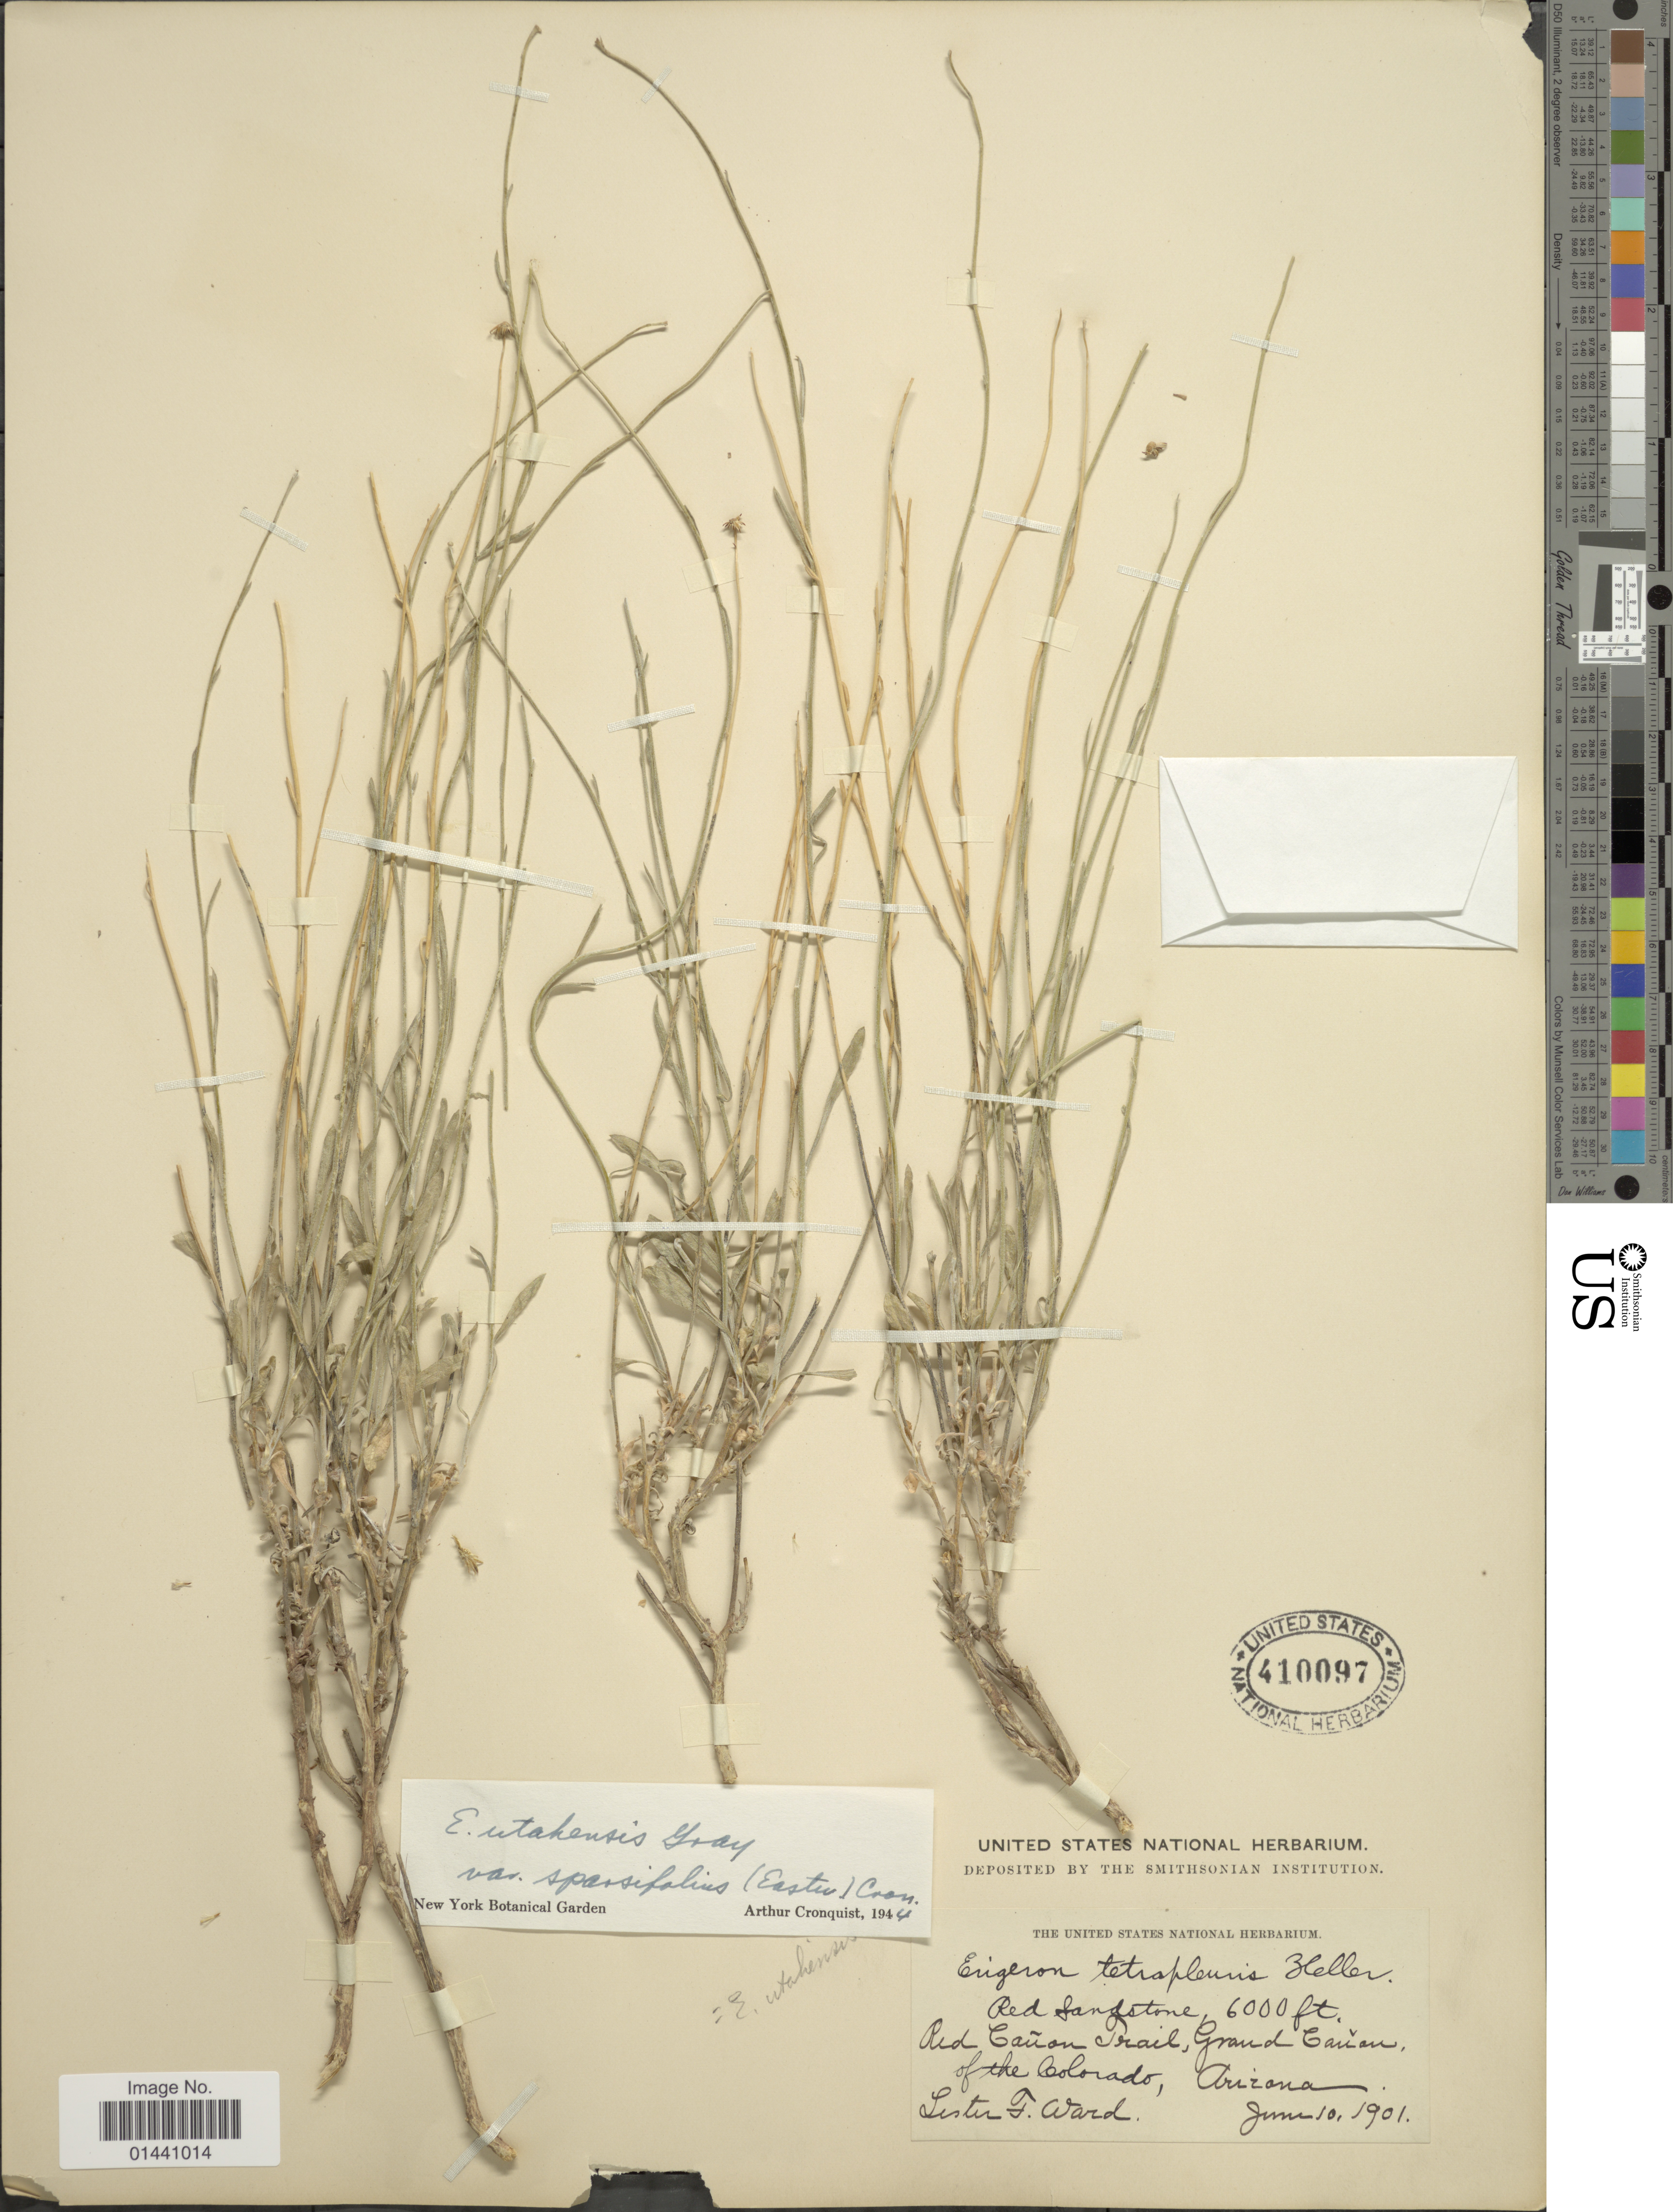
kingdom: Plantae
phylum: Tracheophyta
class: Magnoliopsida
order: Asterales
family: Asteraceae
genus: Erigeron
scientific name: Erigeron utahensis var. sparsifolius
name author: (Eastw.) Cronq.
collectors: L. F. Ward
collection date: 1901-06-10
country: United States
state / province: Arizona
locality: Red Sandstone, Red Cañon Trail, Grand Cañon of the Colorado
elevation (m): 1829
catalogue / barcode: US 410097